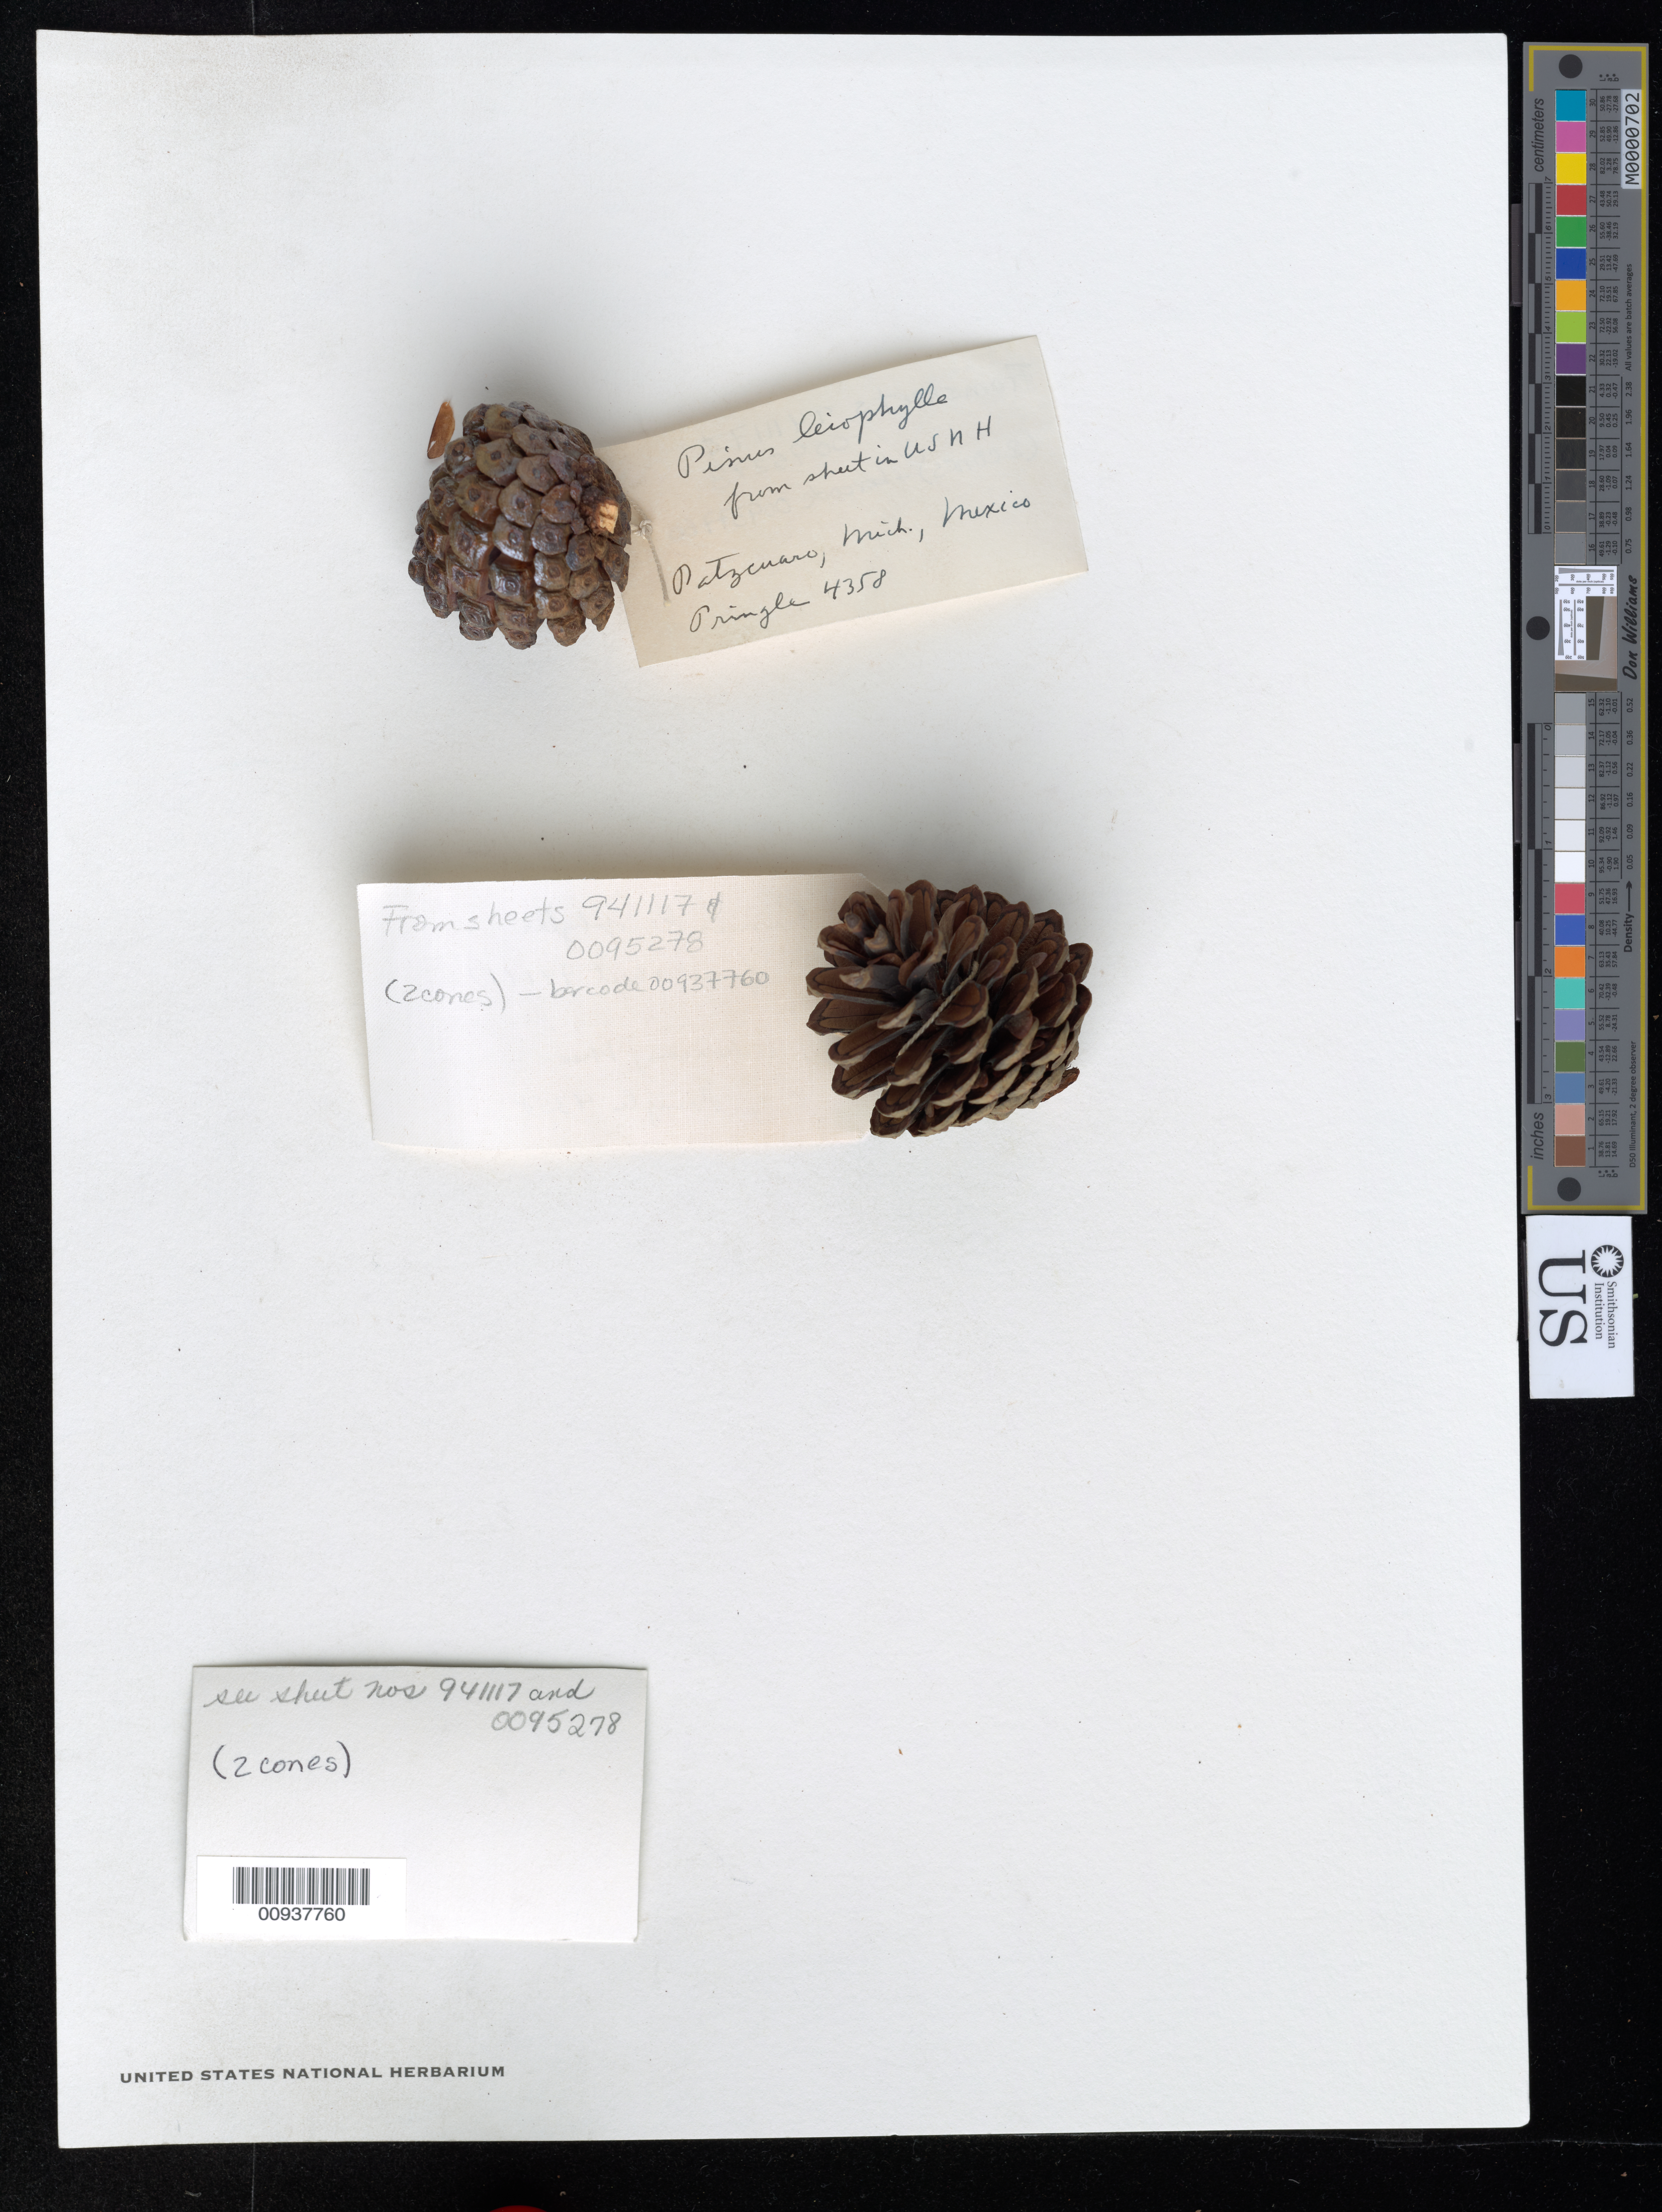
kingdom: Plantae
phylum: Tracheophyta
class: Pinopsida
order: Pinales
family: Pinaceae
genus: Pinus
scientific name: Pinus leiophylla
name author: Schiede ex Schltdl. & Cham.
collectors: C. G. Pringle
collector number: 4358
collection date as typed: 11 Oct 1892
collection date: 1892-10-11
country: Mexico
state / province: Michoacán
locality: Hills of Patzcuaro.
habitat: Hills.